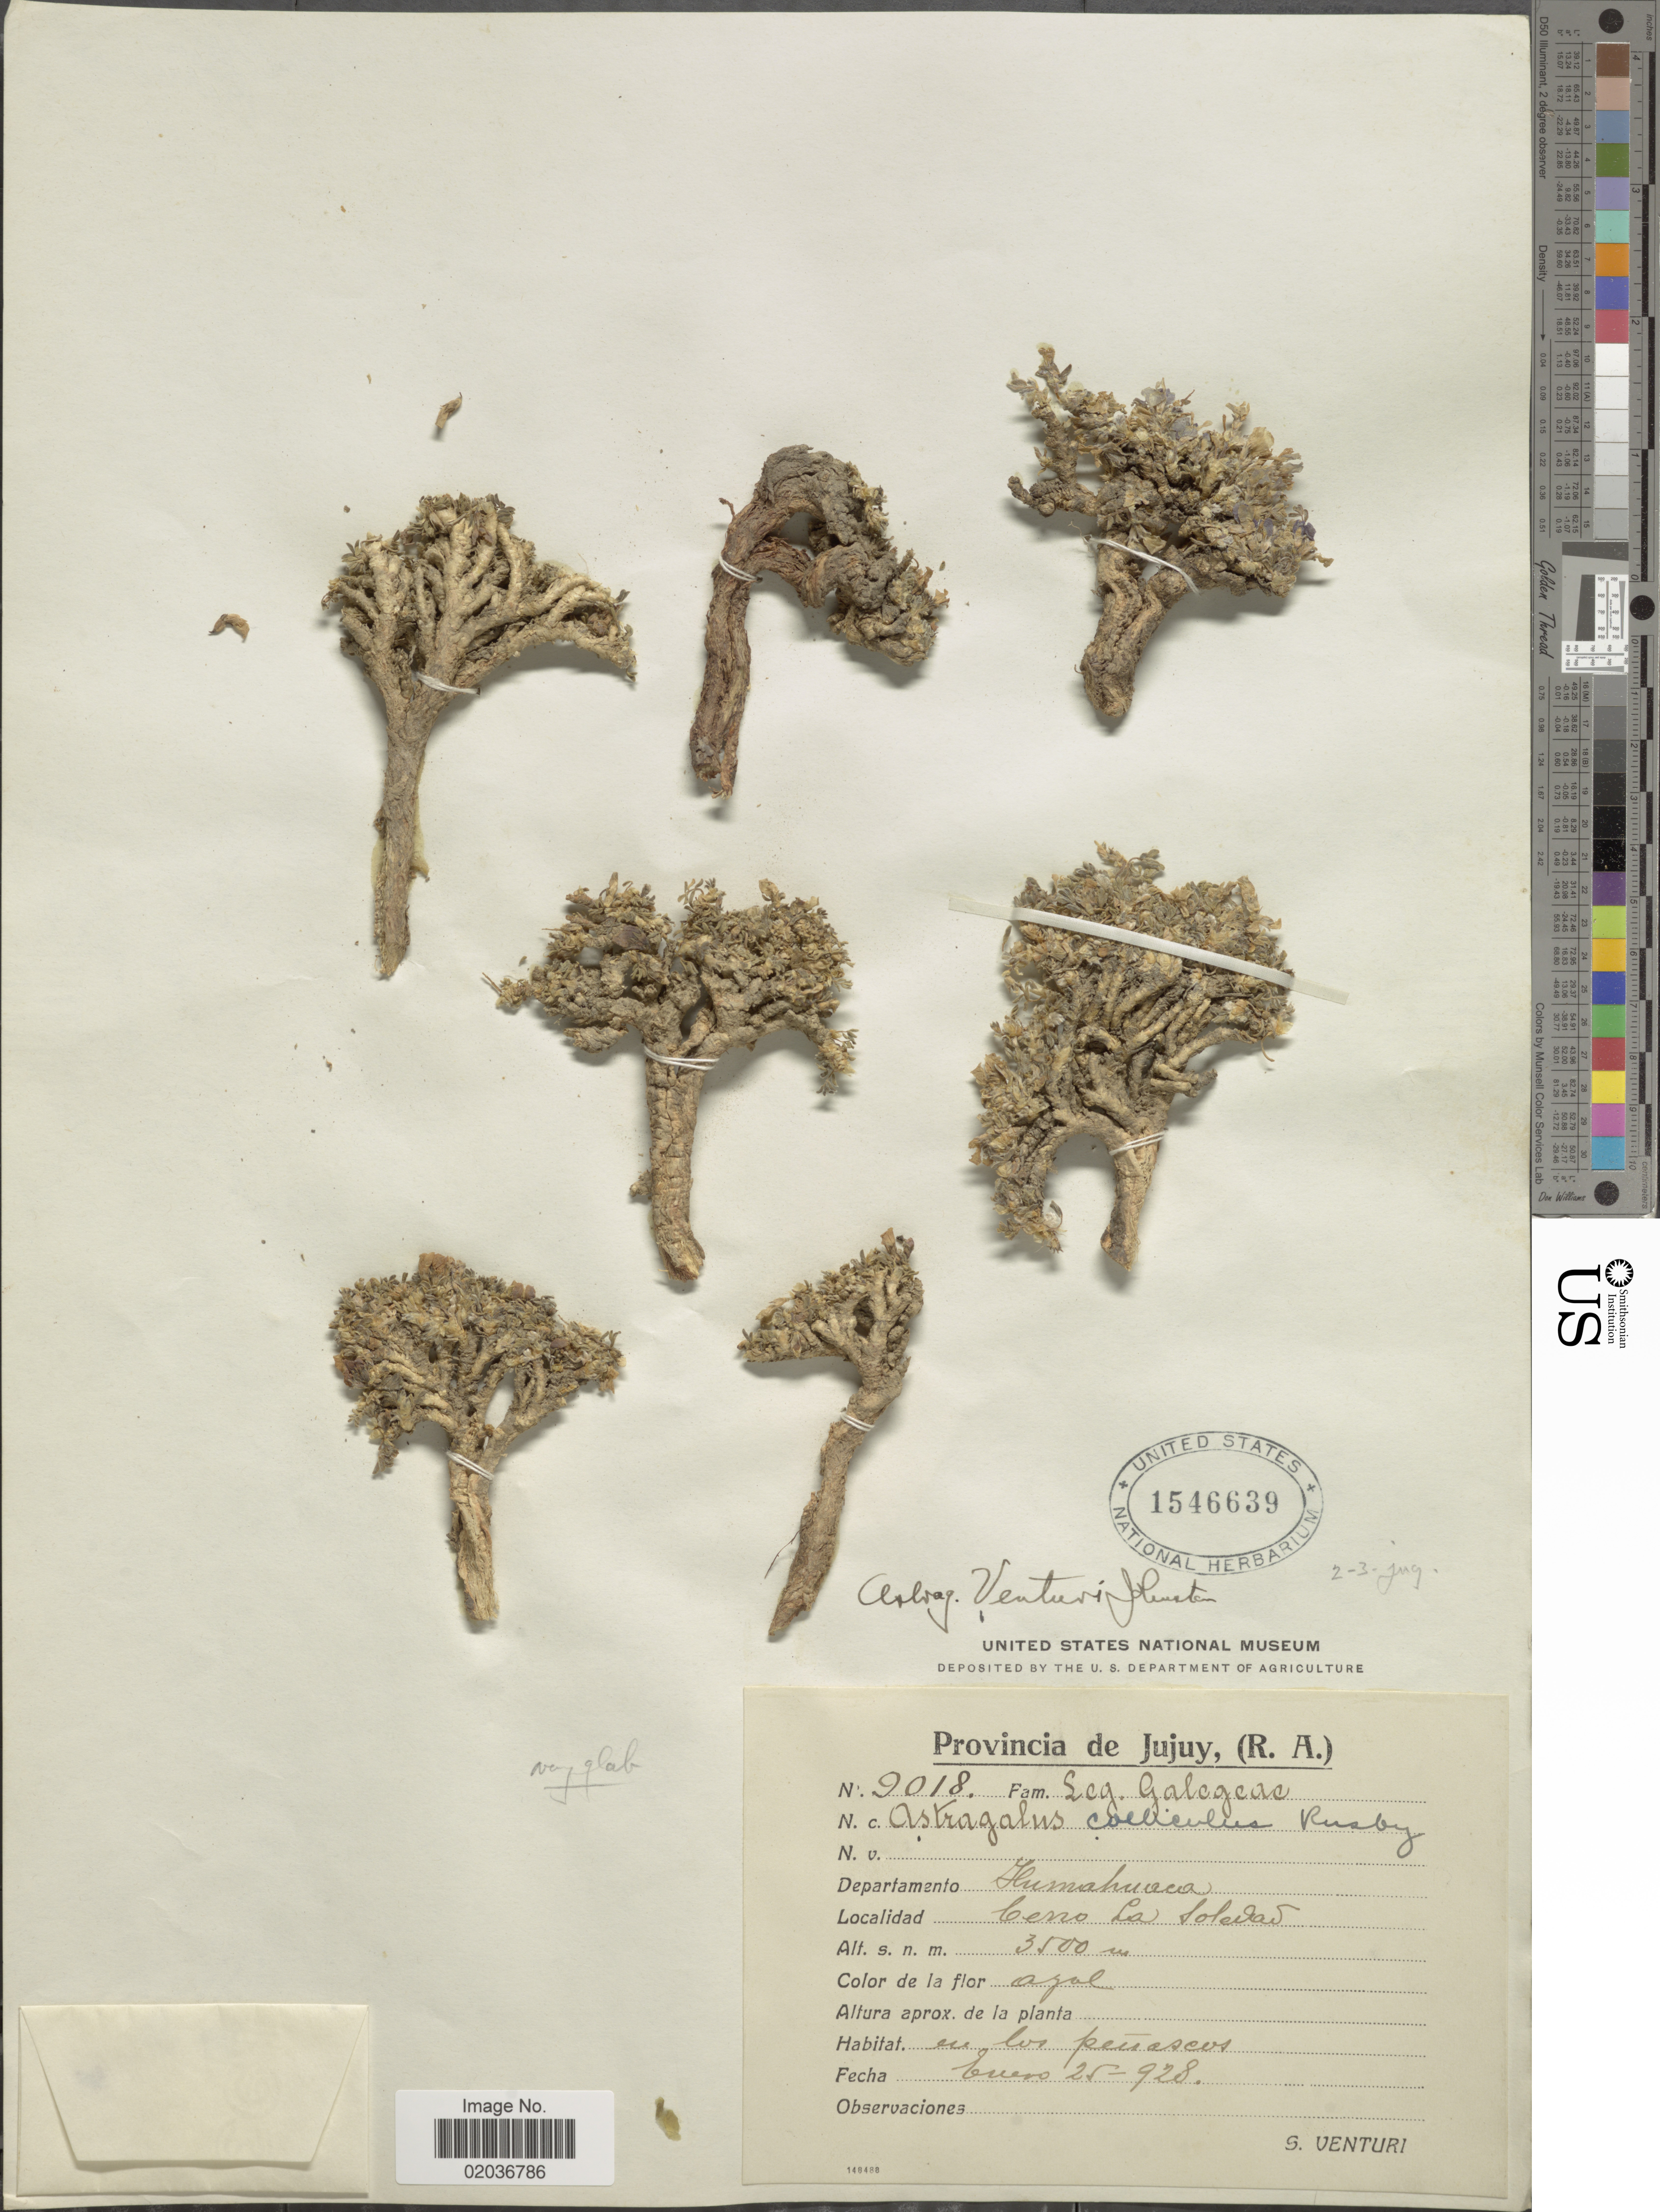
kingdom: Plantae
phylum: Tracheophyta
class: Magnoliopsida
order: Fabales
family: Fabaceae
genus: Astragalus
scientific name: Astragalus venturii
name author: I.M. Johnst.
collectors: S. Venturi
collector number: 9018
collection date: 1928-01-25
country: Argentina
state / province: Jujuy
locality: (R.A.) Departamento Humahuaca, Cerro La Soledad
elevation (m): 3500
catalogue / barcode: US 1546639